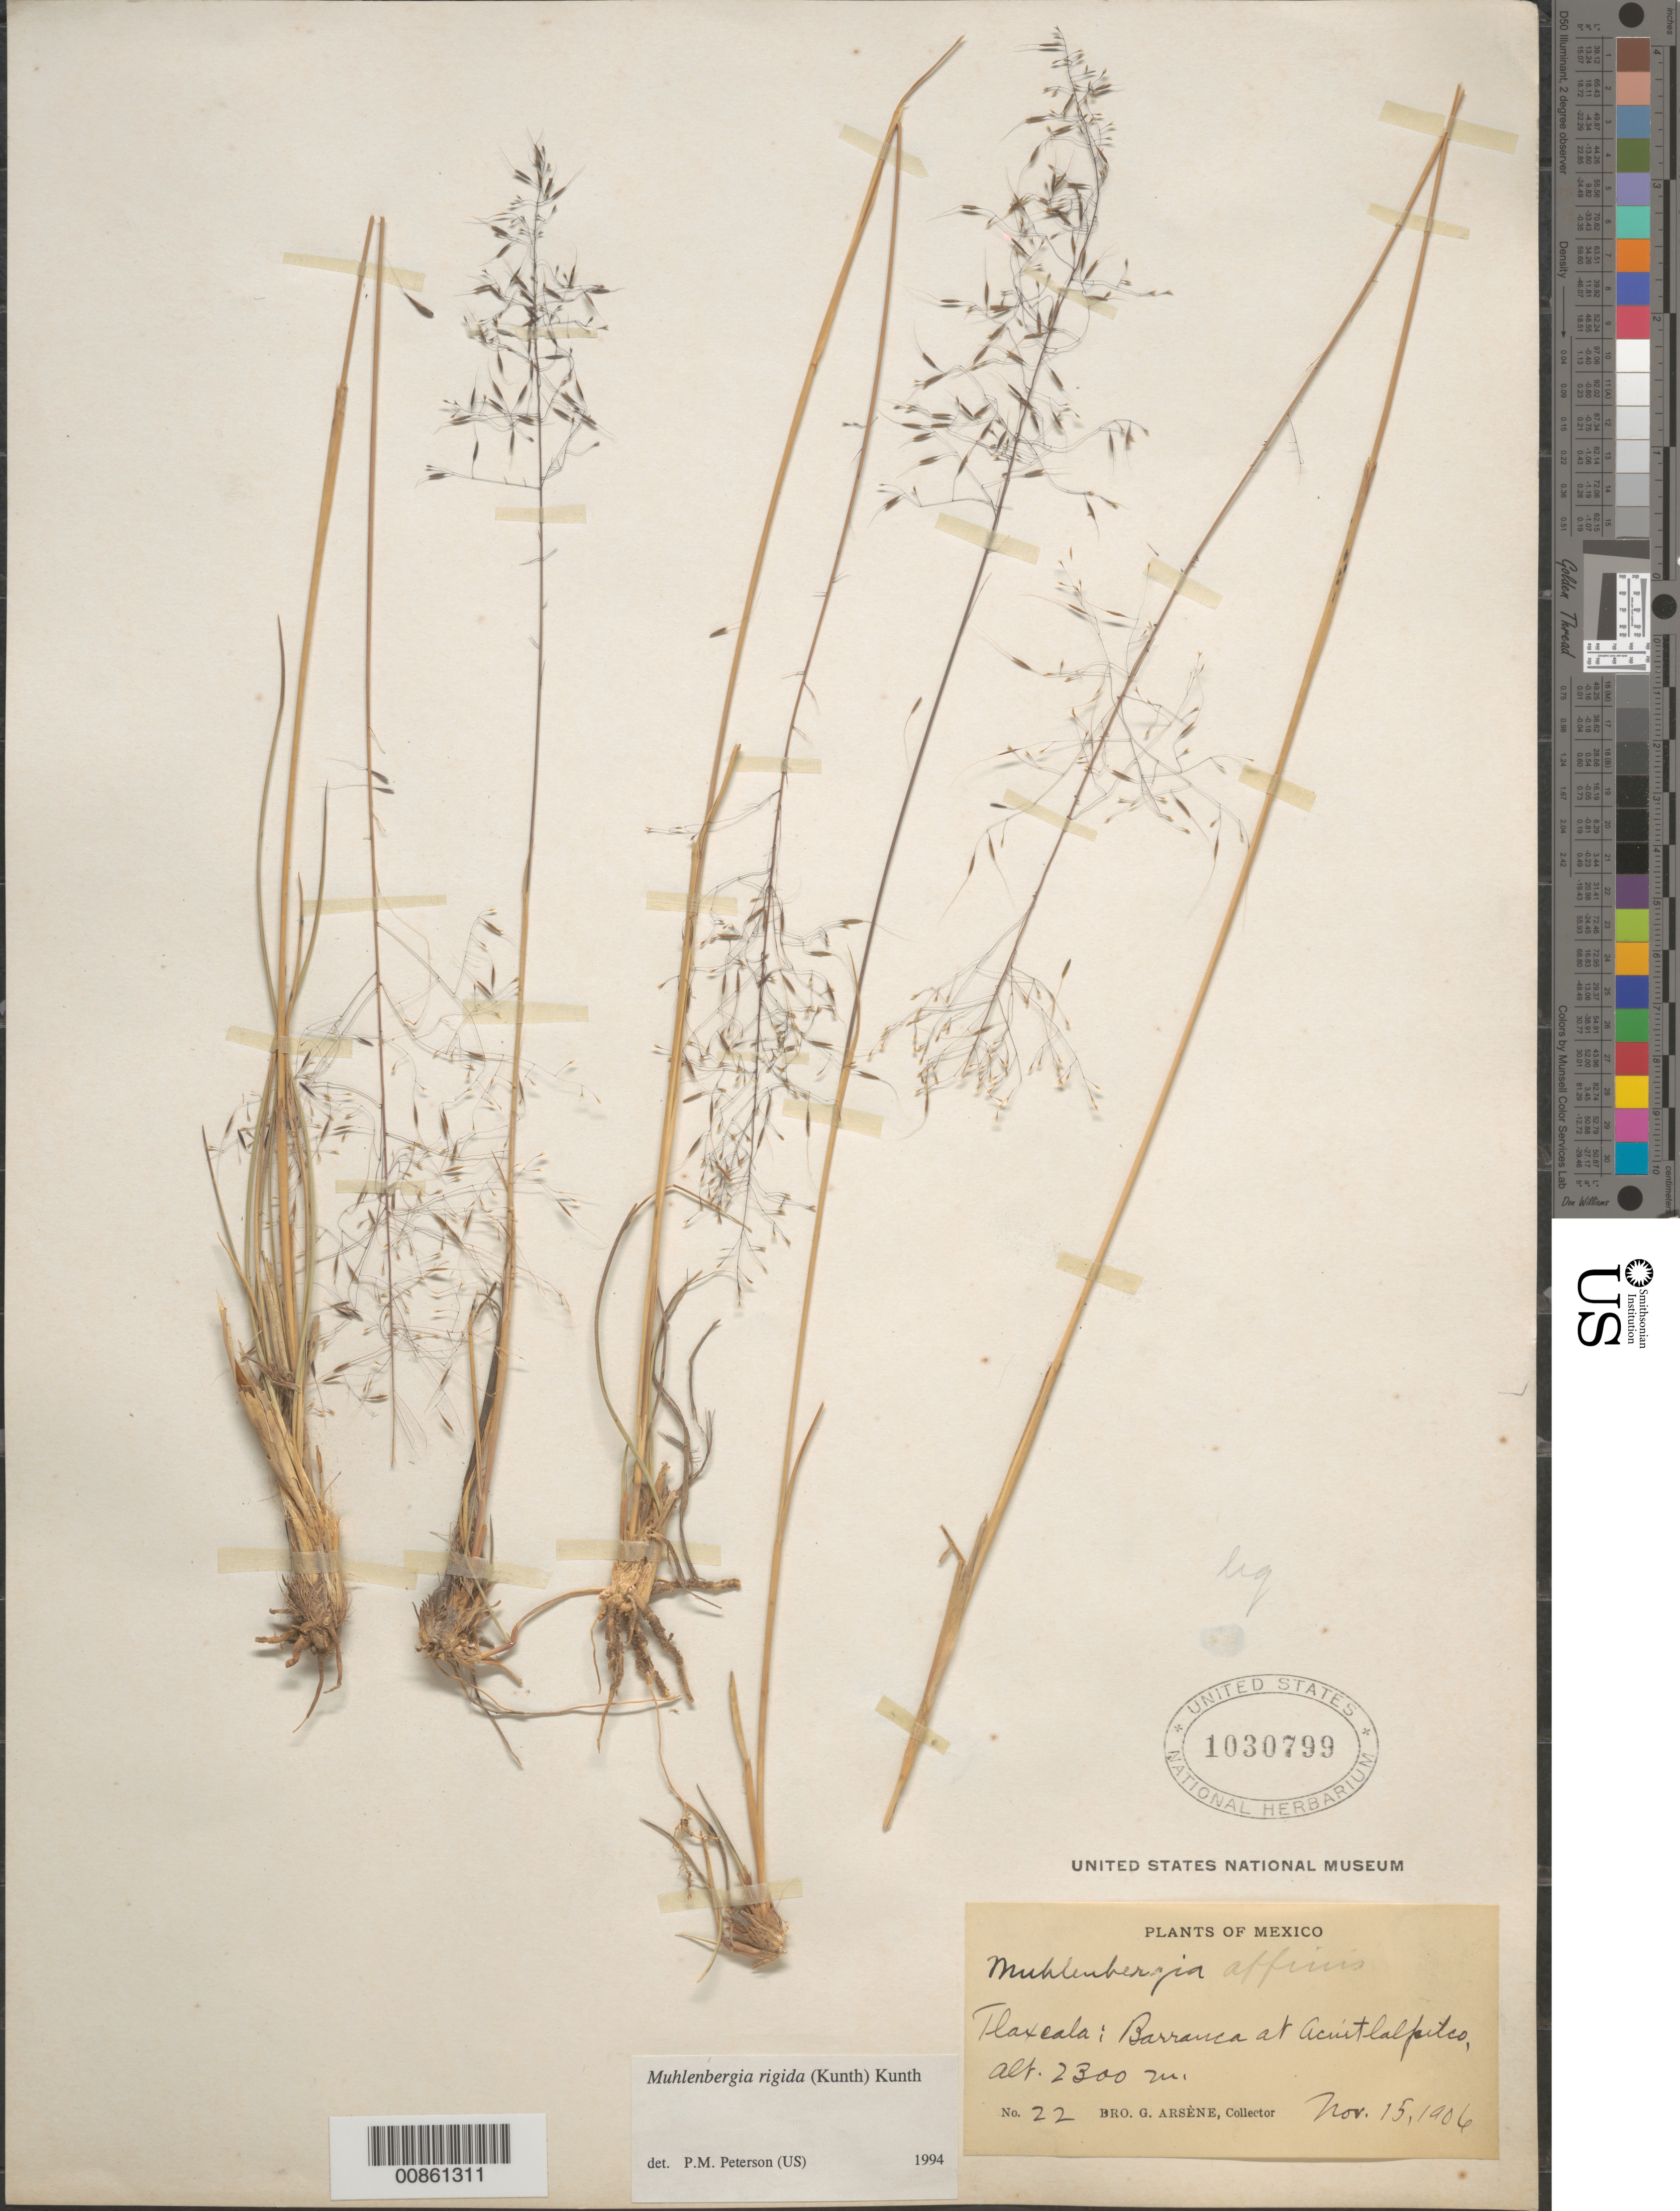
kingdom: Plantae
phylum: Tracheophyta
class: Liliopsida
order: Poales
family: Poaceae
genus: Muhlenbergia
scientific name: Muhlenbergia rigida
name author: (Kunth) Kunth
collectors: Bro. G. Arsène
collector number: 22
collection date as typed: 15 Nov 1906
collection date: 1906-11-15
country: Mexico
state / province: Tlaxcala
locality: Barranca Acuitlalpilco, Tlax.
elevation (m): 2300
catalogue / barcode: US 1030799